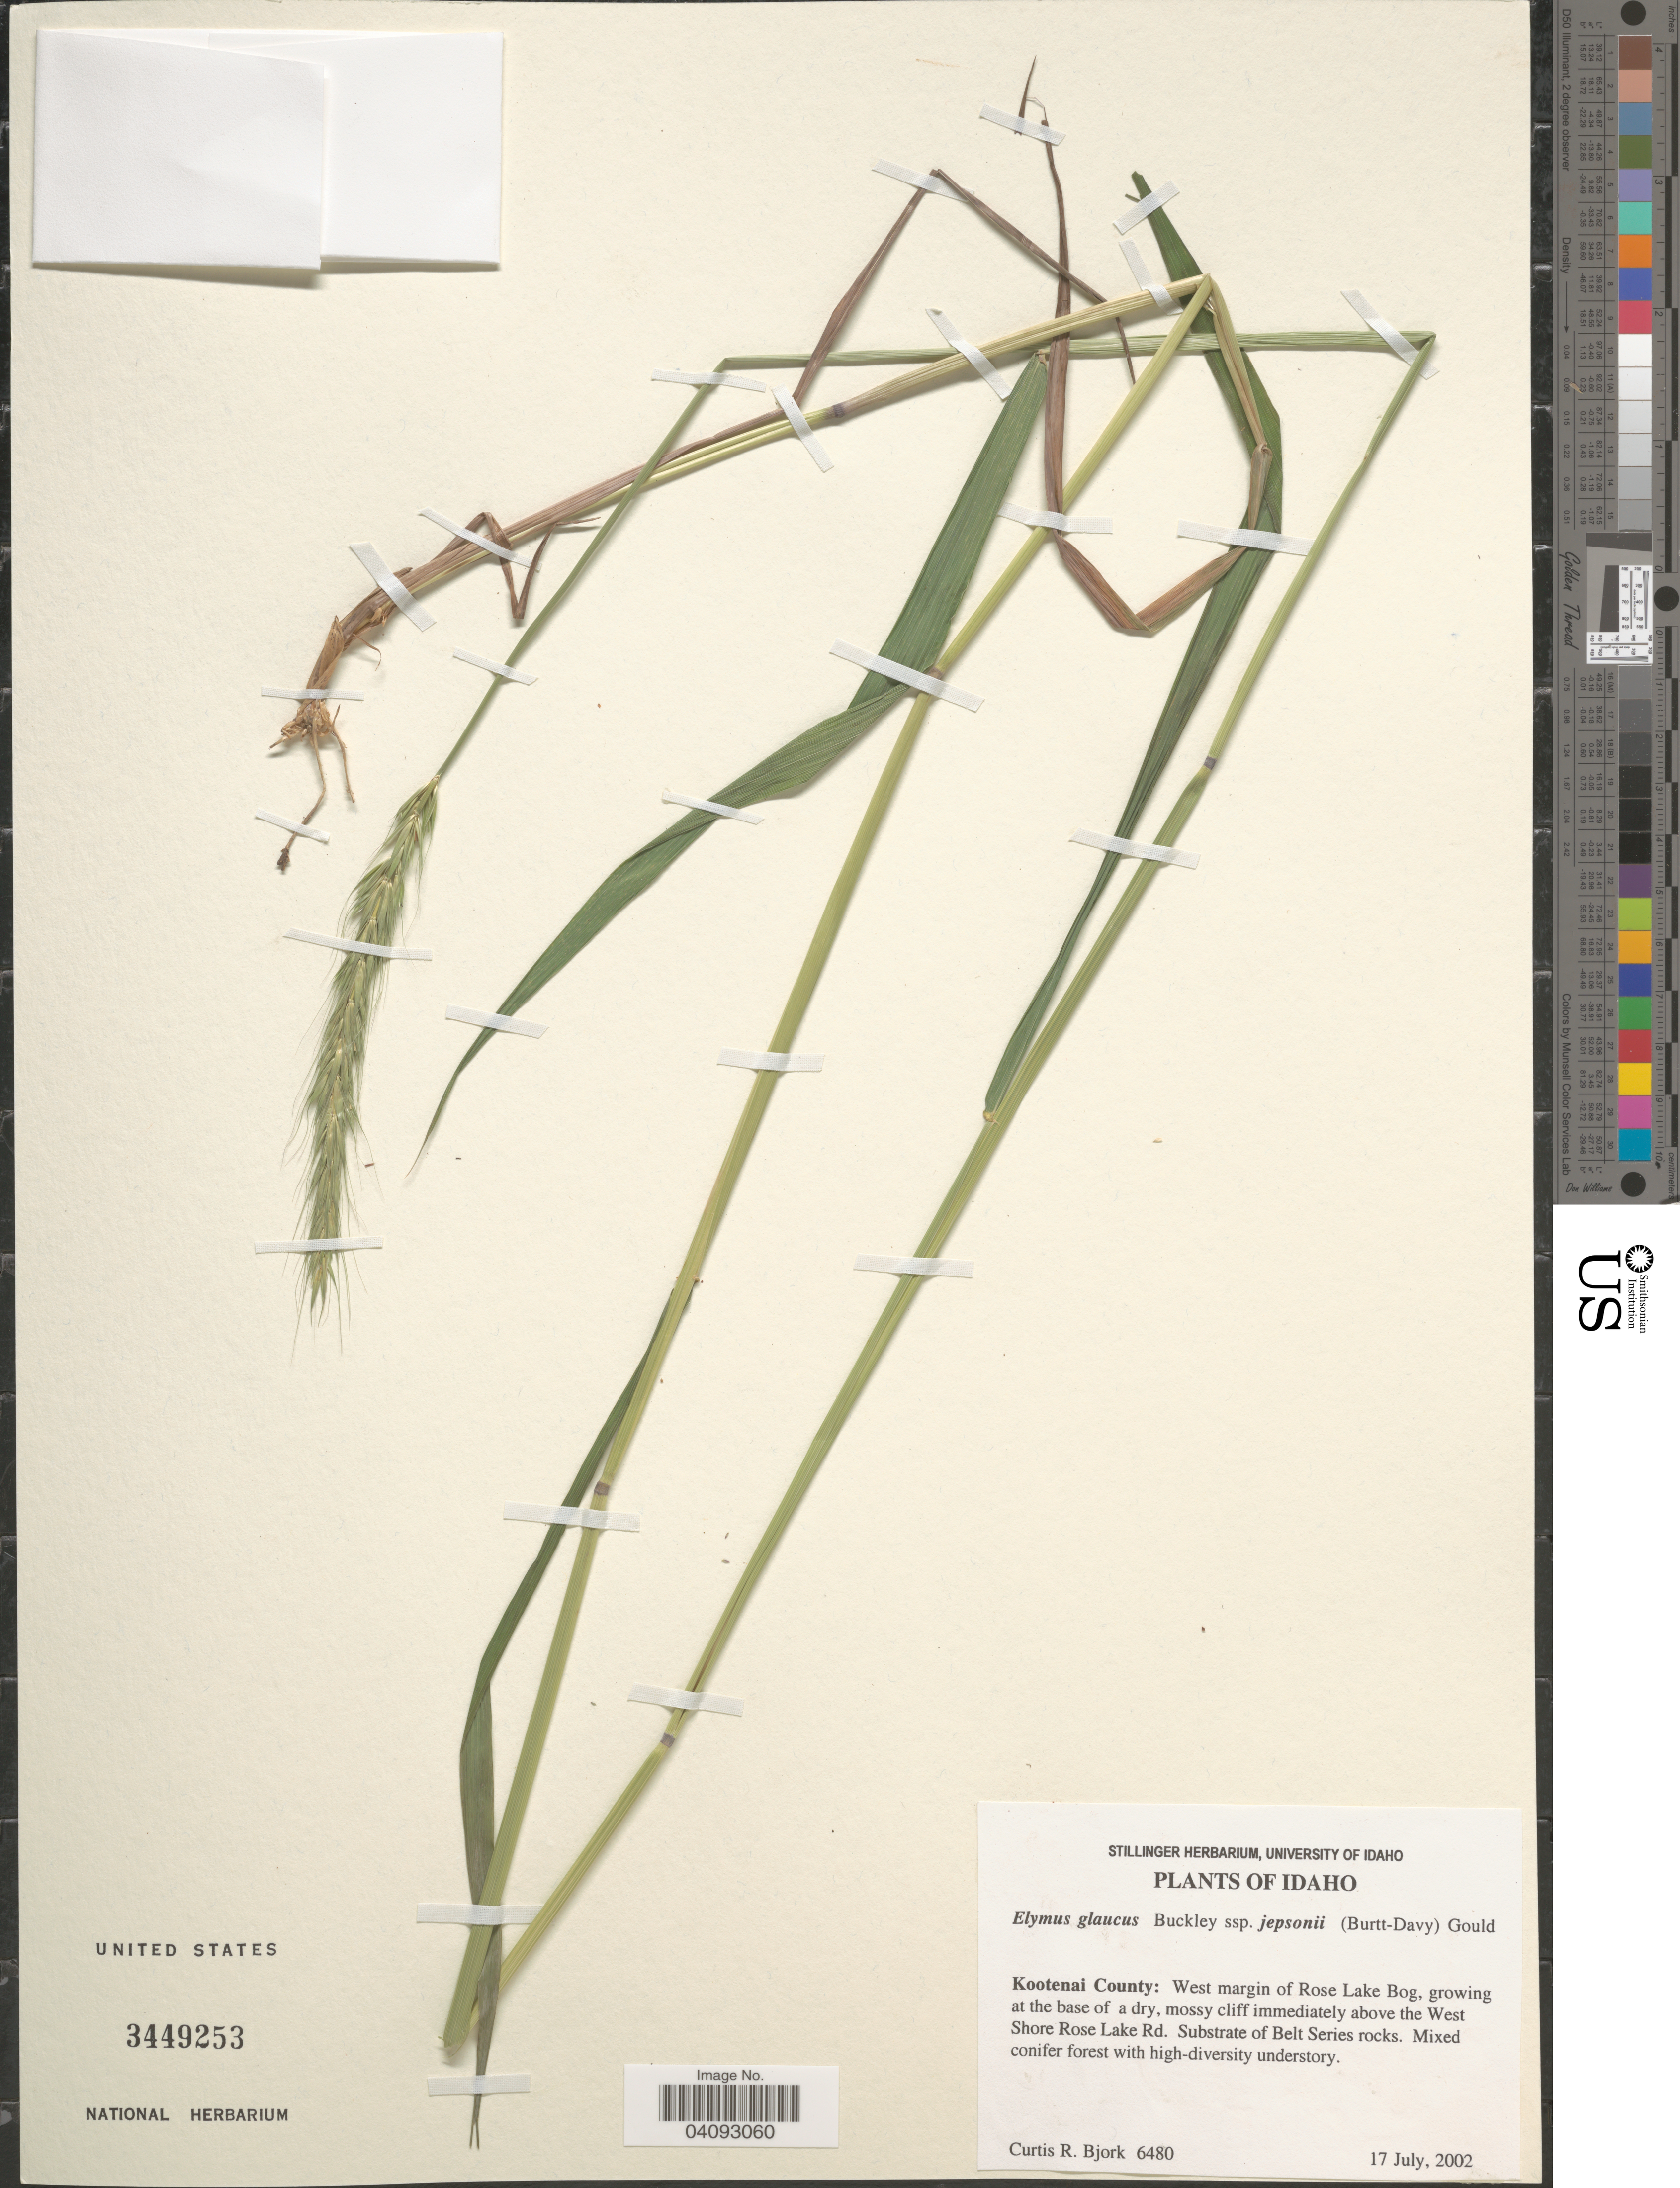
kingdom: Plantae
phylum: Tracheophyta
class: Liliopsida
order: Poales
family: Poaceae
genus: Elymus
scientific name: Elymus glaucus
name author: Buckley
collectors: C. Bjork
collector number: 6480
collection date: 2002-07-17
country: United States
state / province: Idaho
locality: Kootenai County: West margin of Rose Lake Bog, growing at the base of a dry, mossy cliff immediately above the West Shore Rose Lake Rd. Substrate of Belt Series rocks.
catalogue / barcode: US 3449253